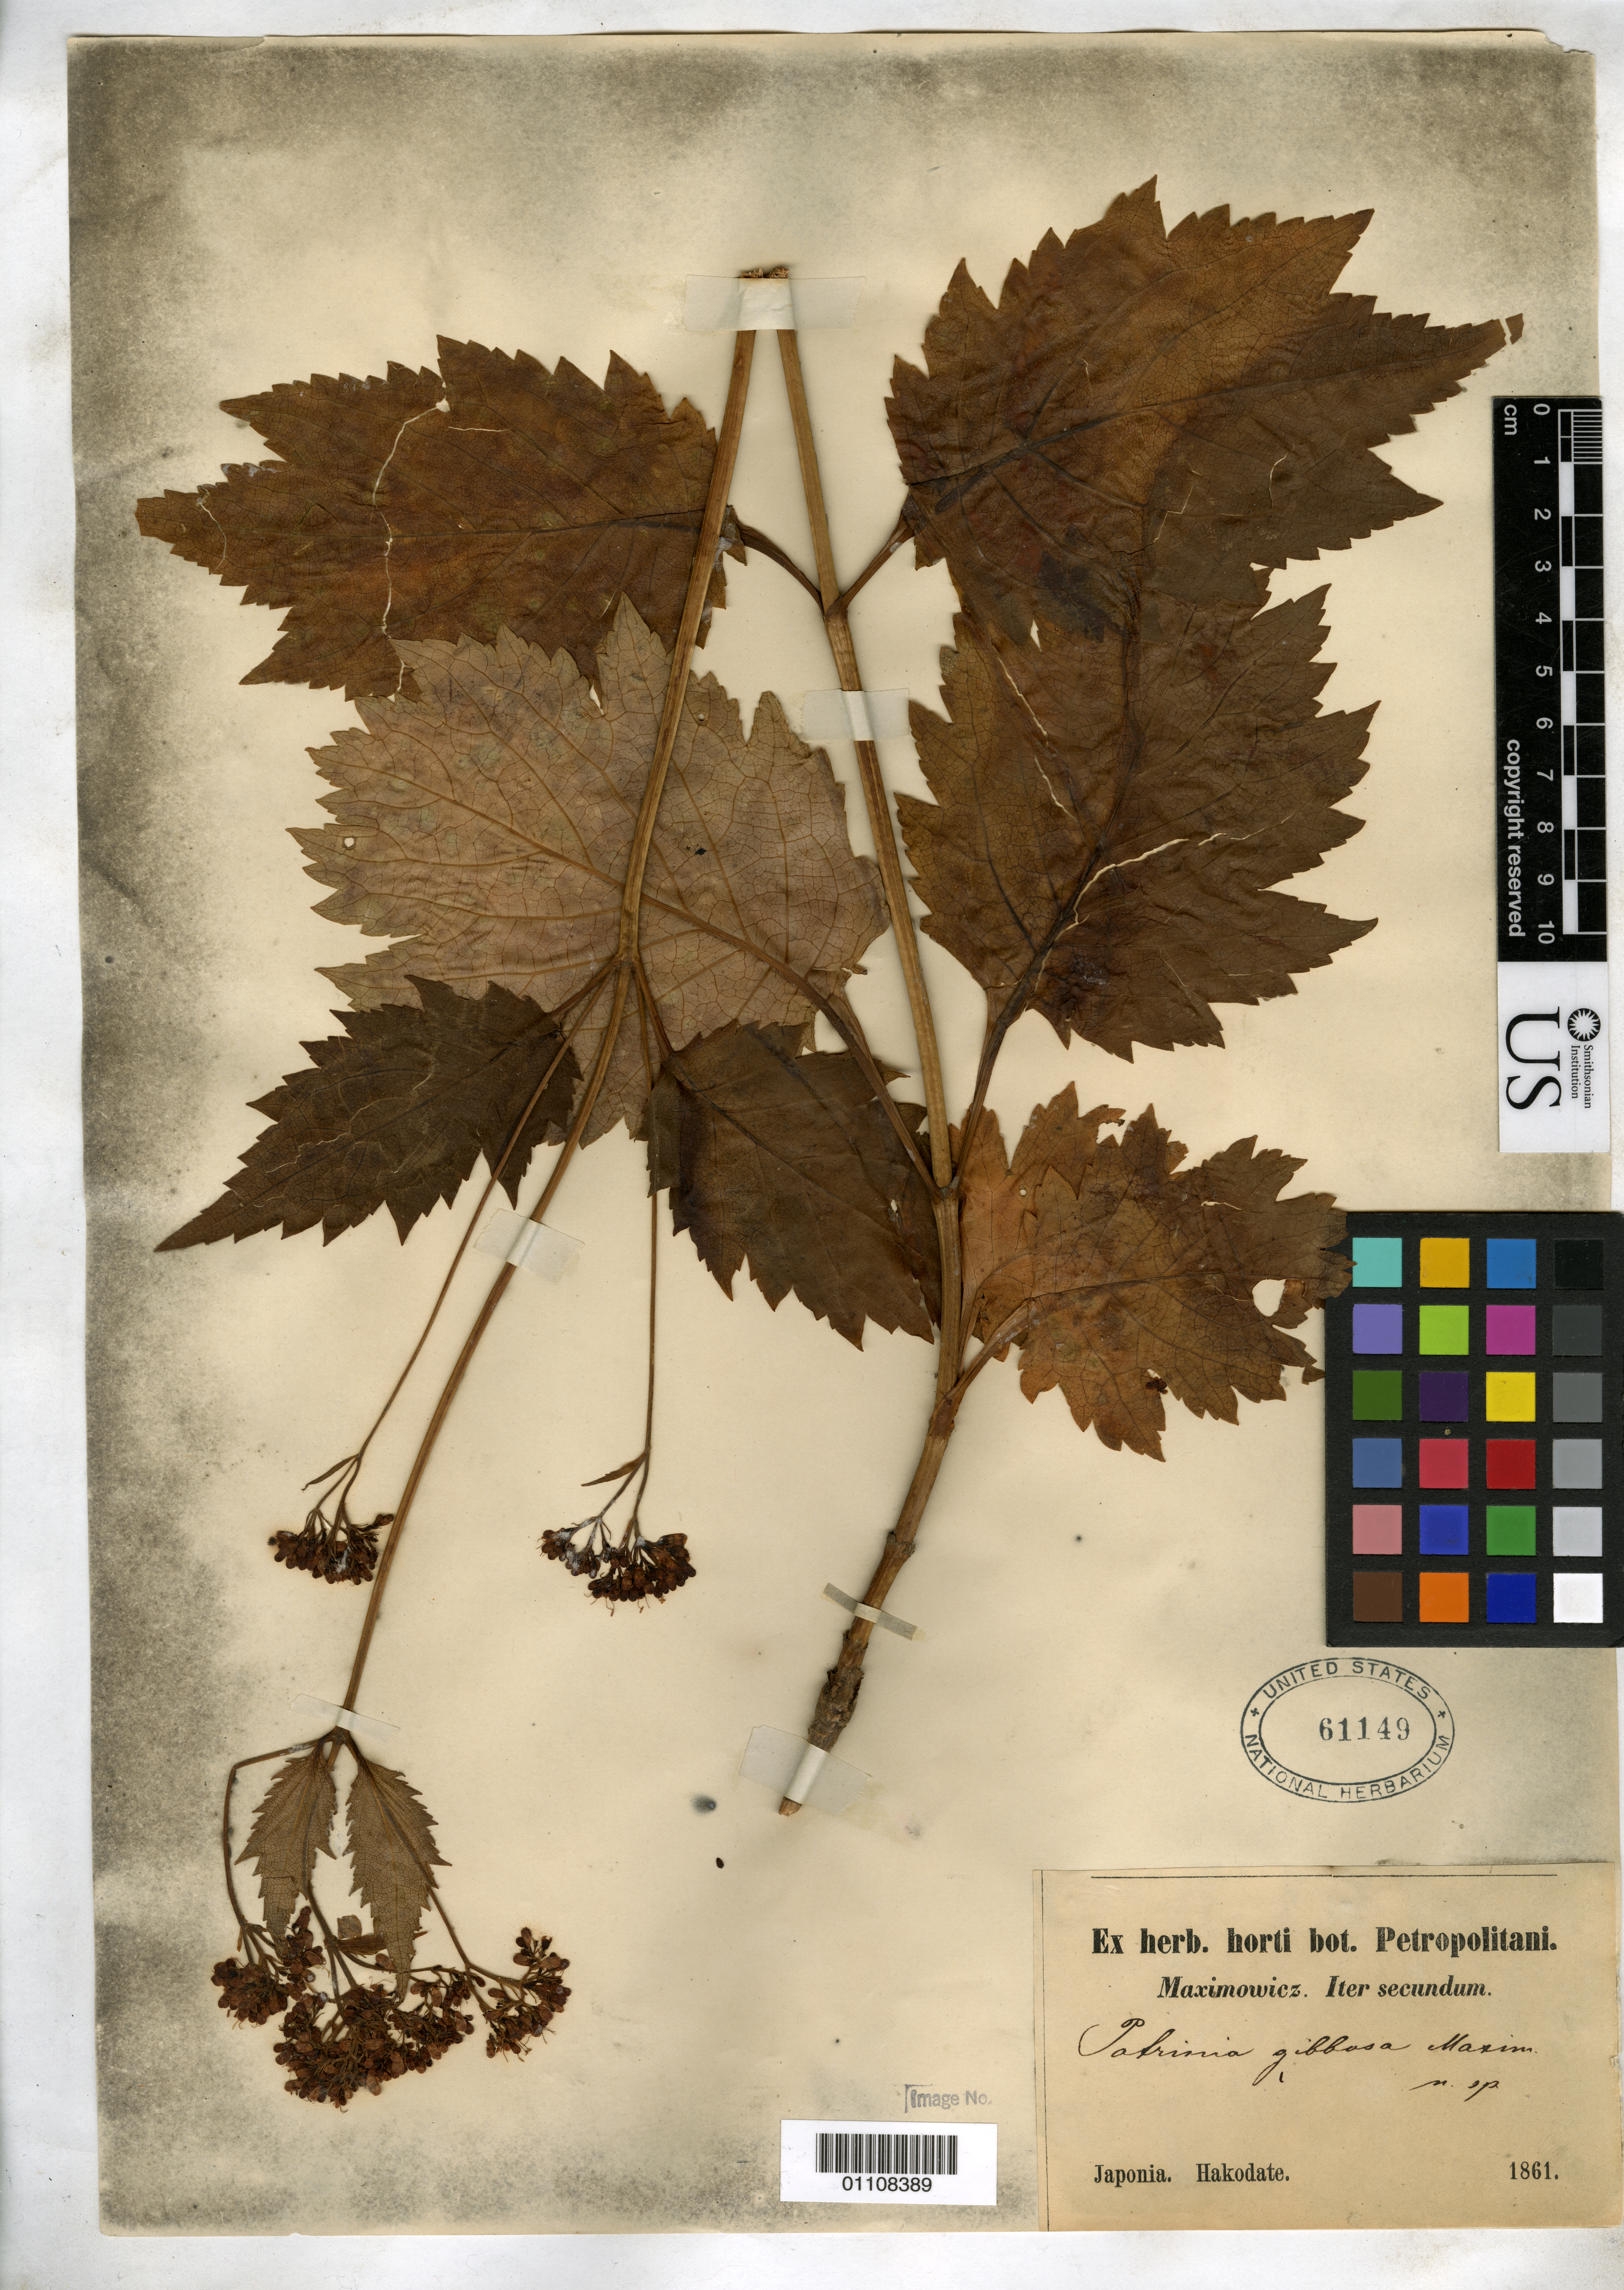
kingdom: Plantae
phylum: Tracheophyta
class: Magnoliopsida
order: Dipsacales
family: Caprifoliaceae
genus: Patrinia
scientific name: Patrinia gibbosa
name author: Maxim.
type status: Possible Type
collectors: C. J. Maximowicz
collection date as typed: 1861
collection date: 1861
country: Japan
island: Hokkaido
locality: Japonia. Hakodate.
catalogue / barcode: US 61149